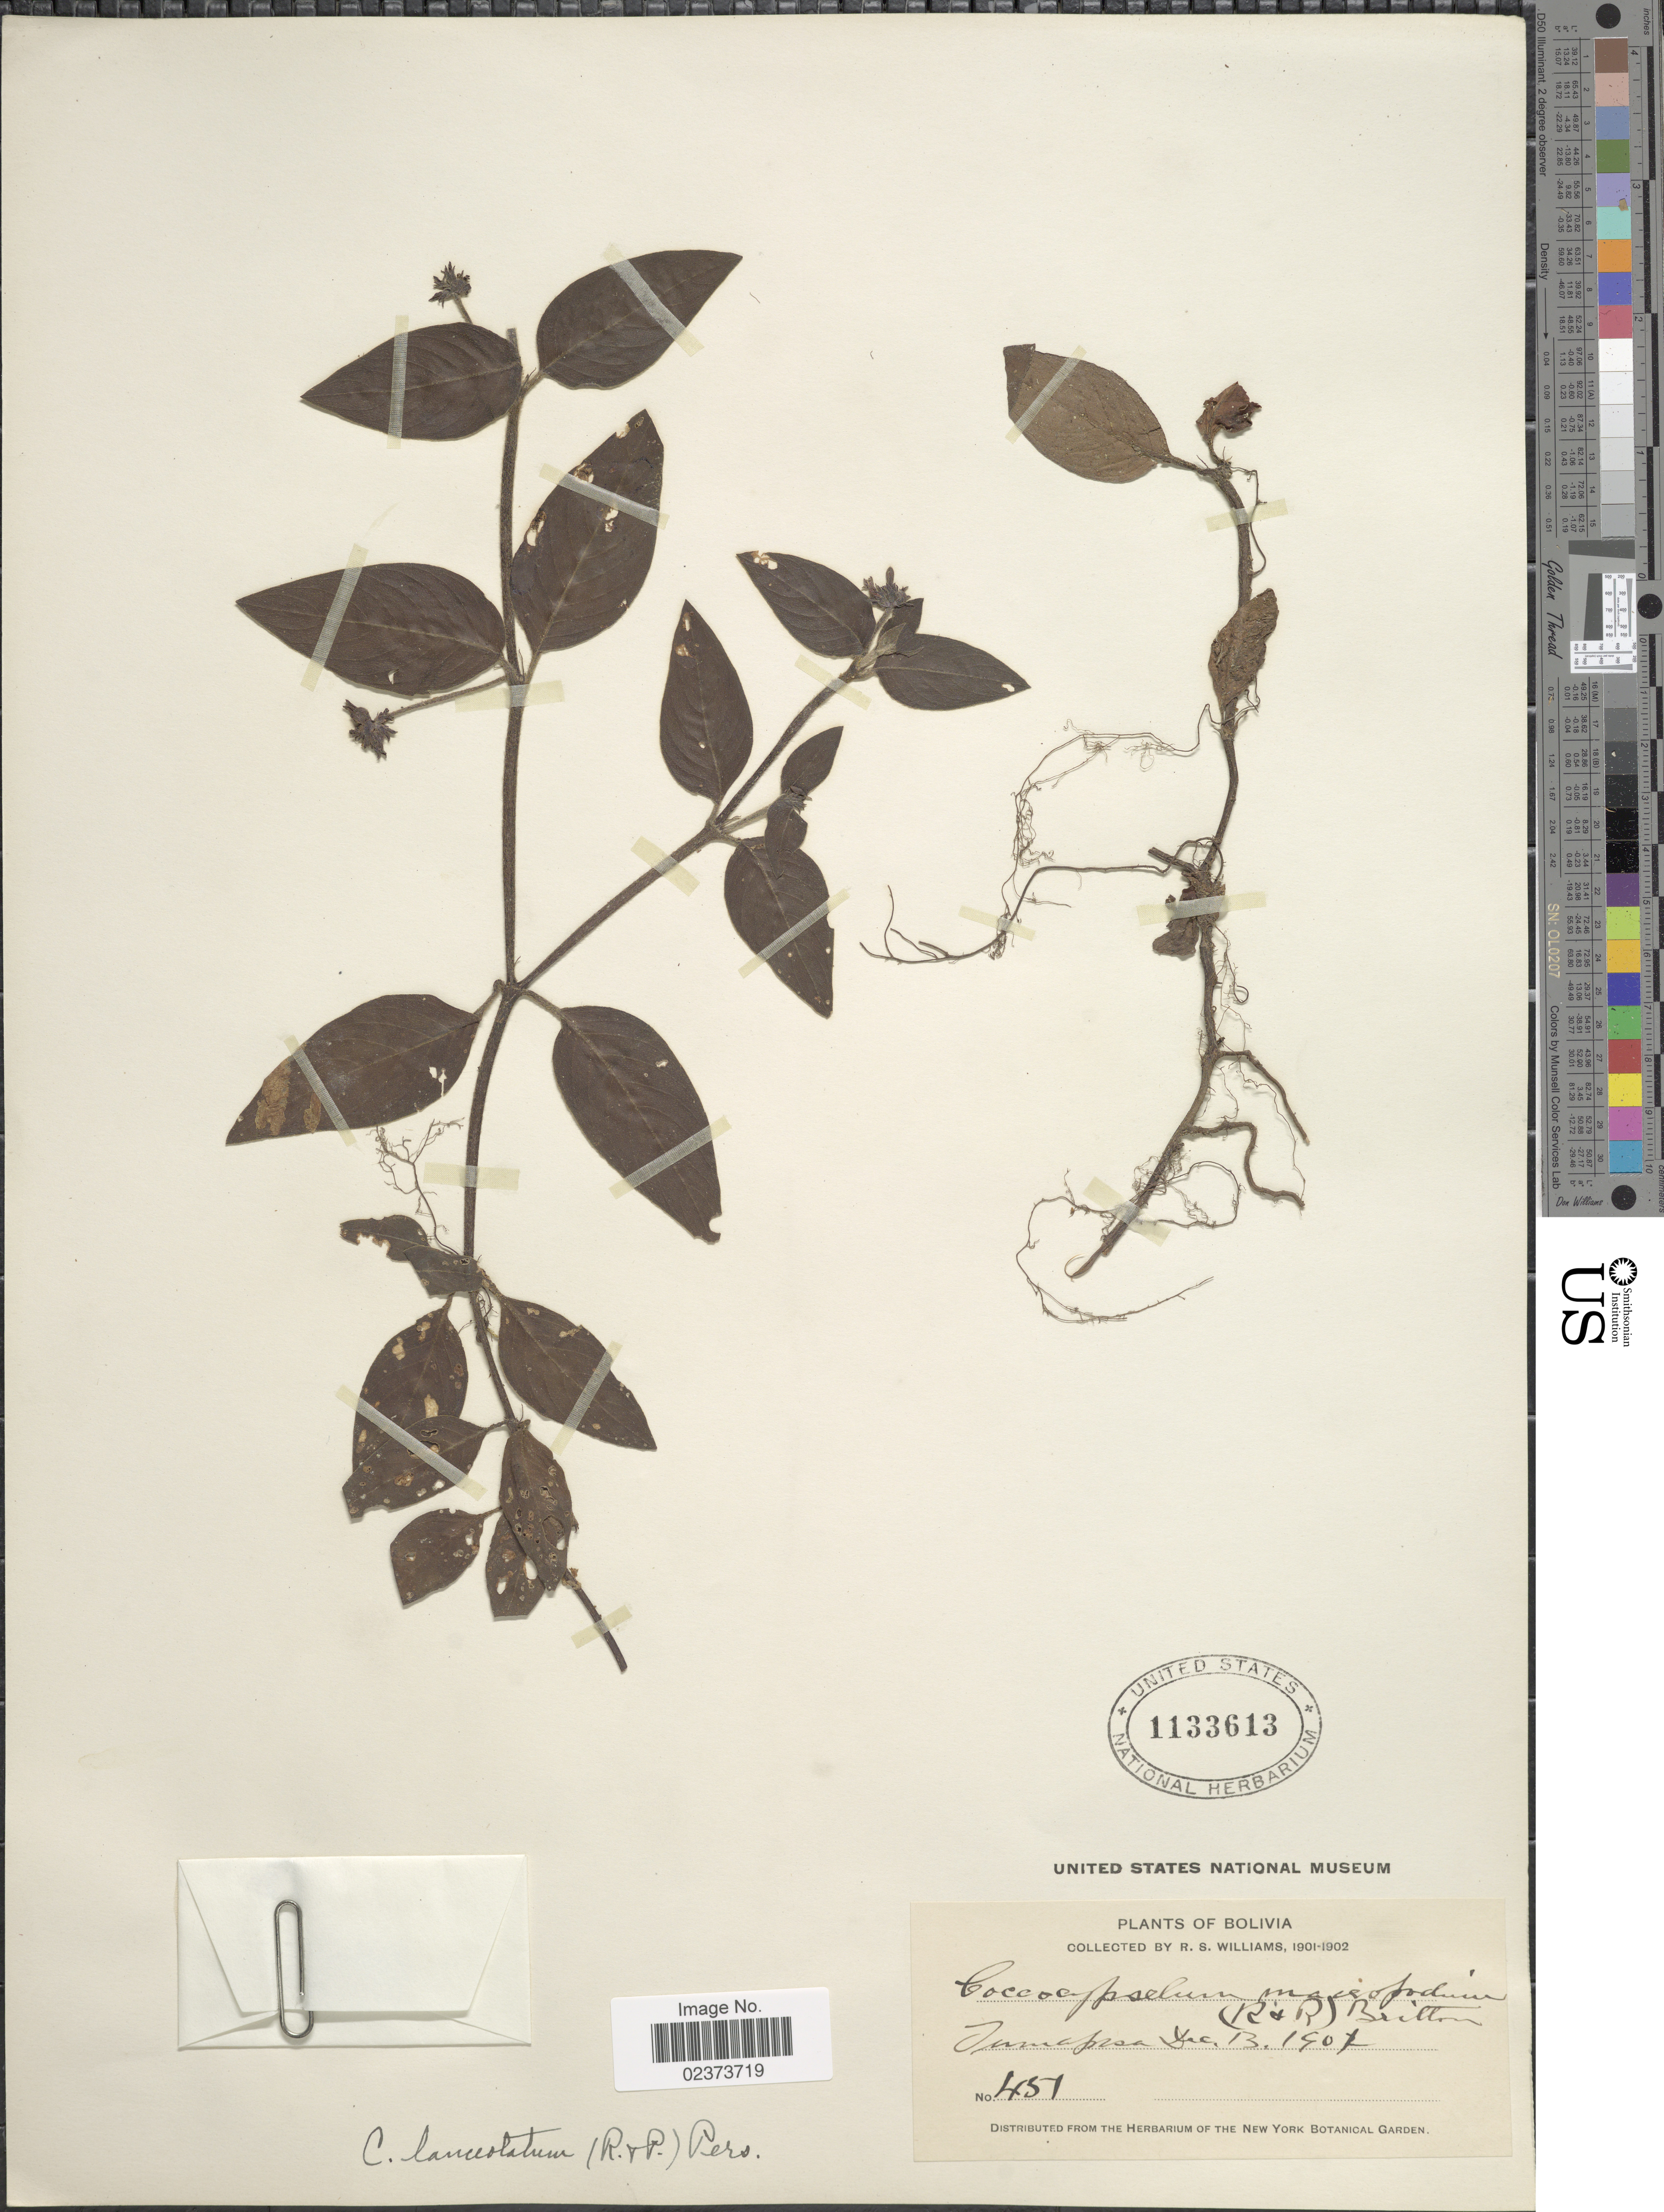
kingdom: Plantae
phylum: Tracheophyta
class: Magnoliopsida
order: Gentianales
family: Rubiaceae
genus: Coccocypselum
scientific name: Coccocypselum lanceolatum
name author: (Ruiz & Pav.) Pers.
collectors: R. S. Williams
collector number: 451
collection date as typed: Dec. 13, 1901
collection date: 1901-12-13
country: Bolivia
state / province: La Paz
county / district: Iturralde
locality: Tumupasa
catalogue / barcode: US 1133613